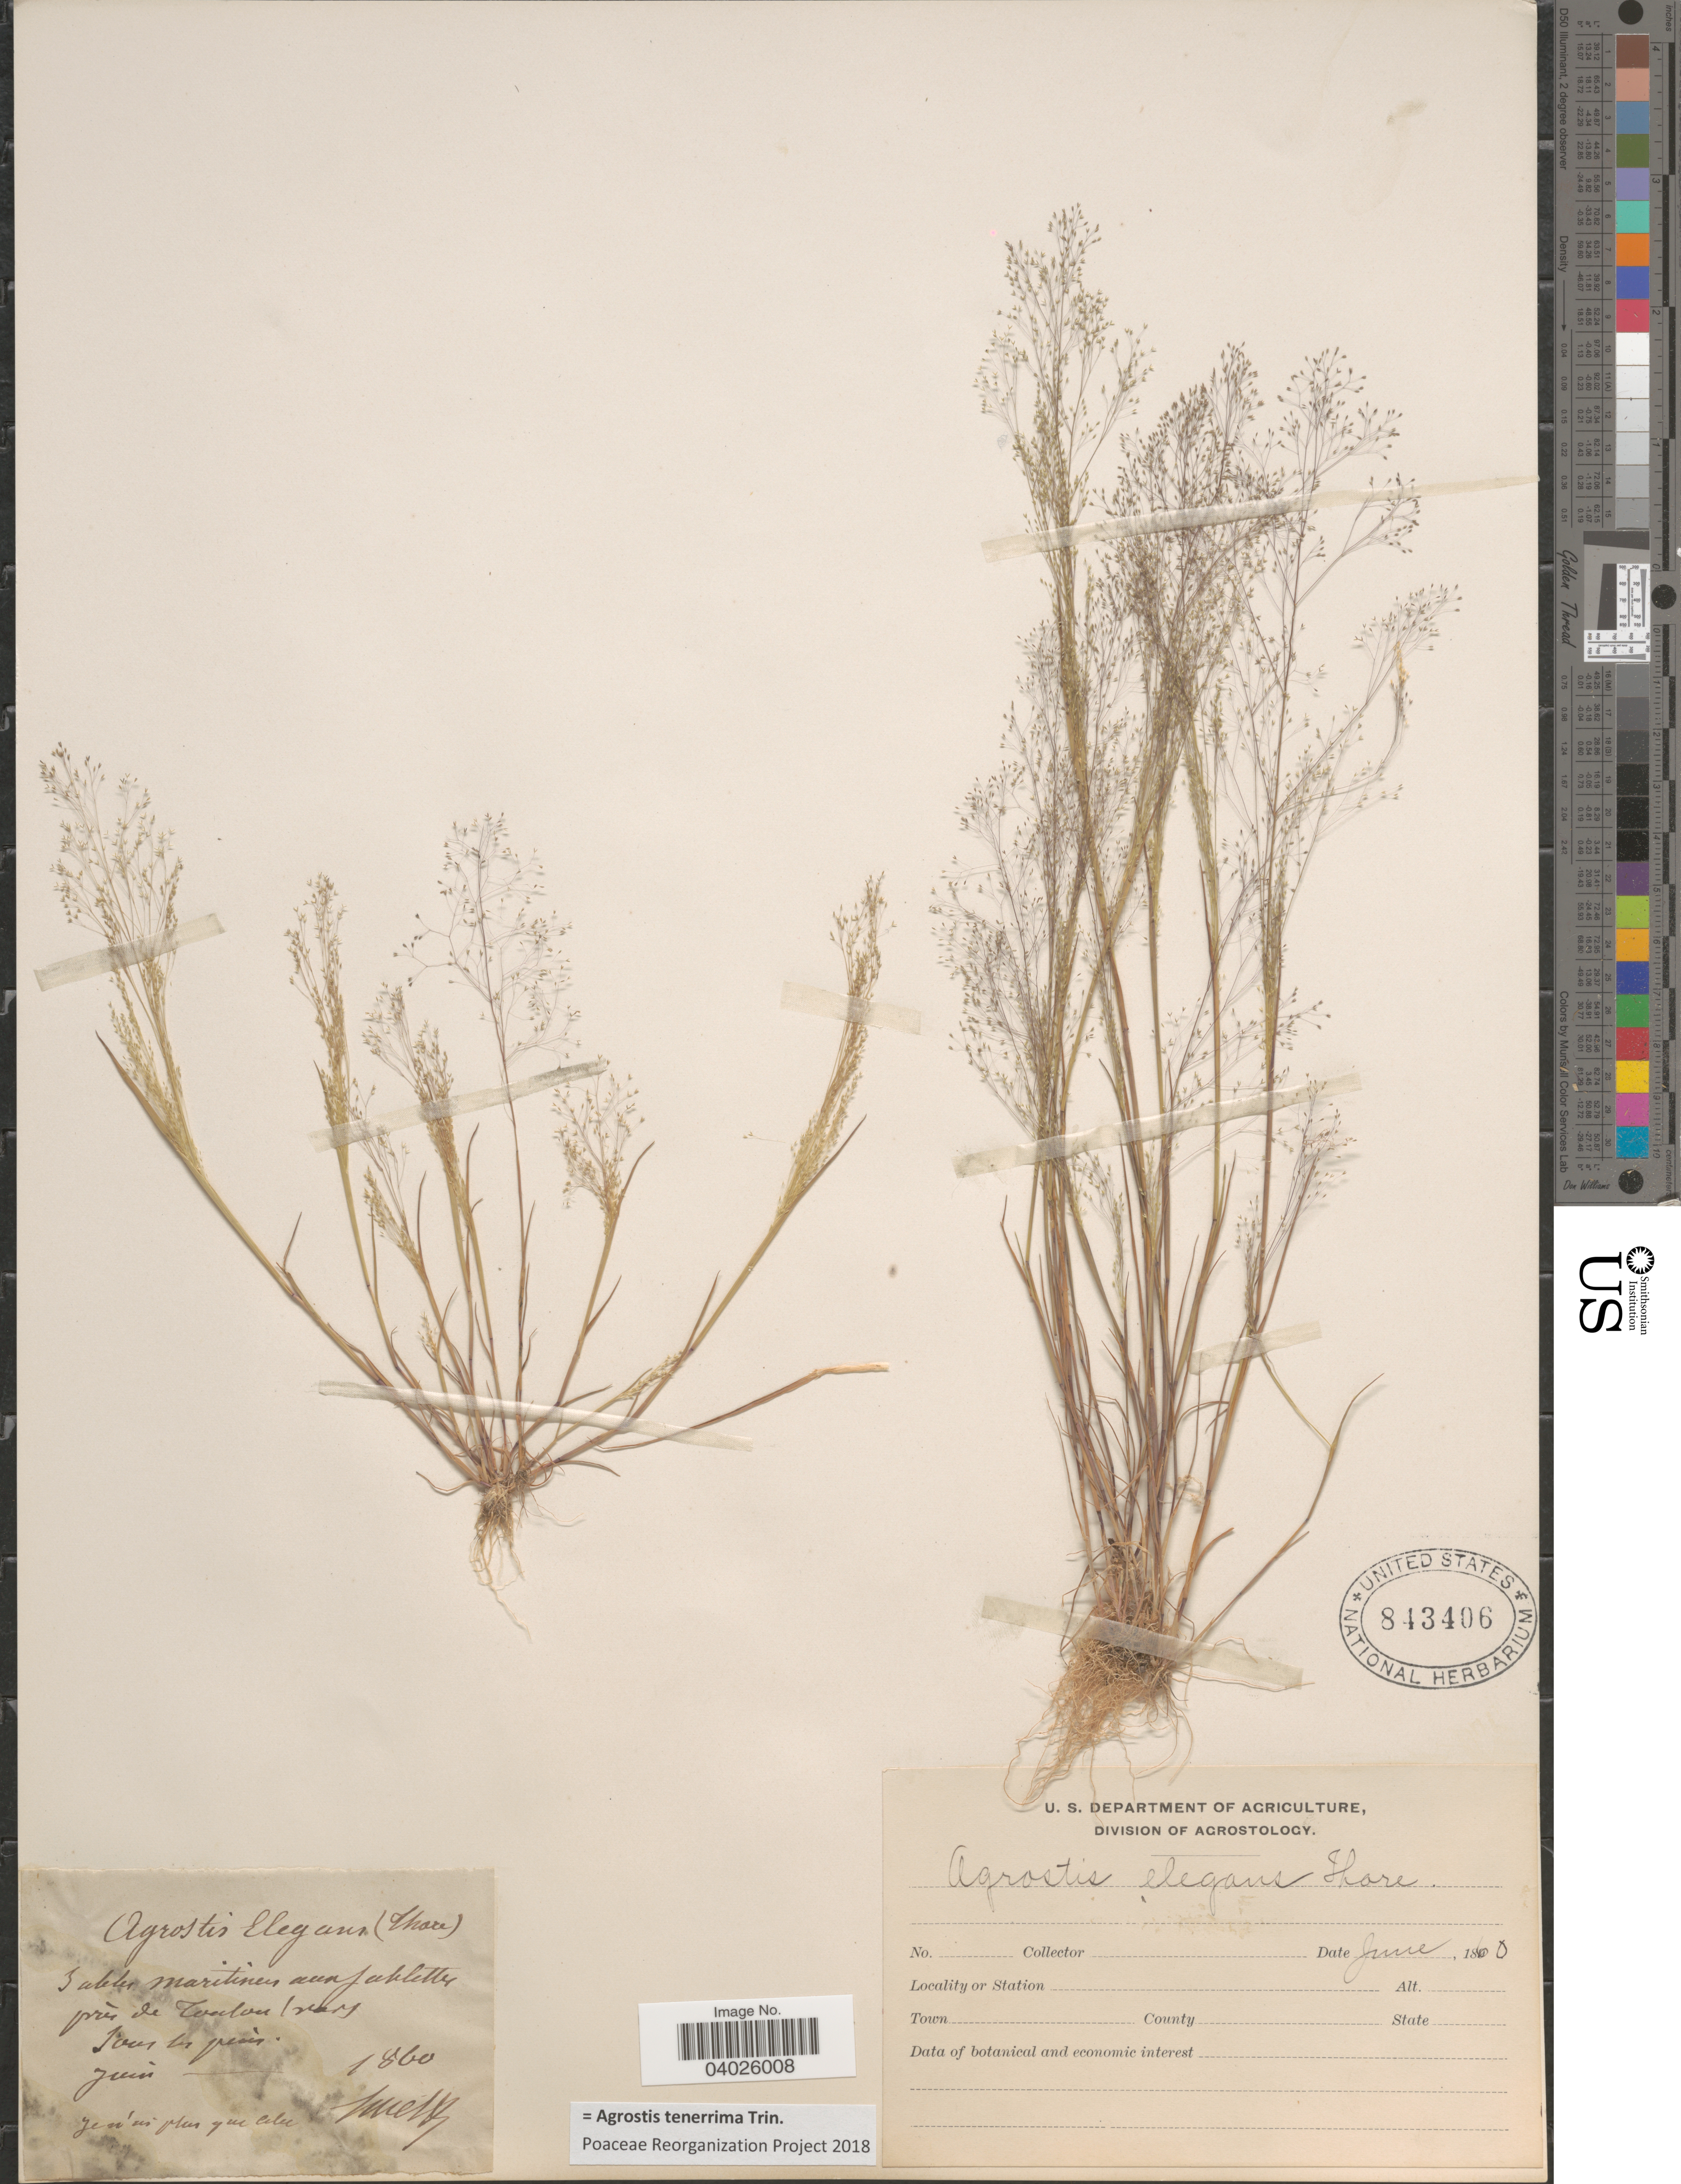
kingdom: Plantae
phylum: Tracheophyta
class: Liliopsida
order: Poales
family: Poaceae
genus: Agrostis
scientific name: Agrostis tenerrima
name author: Trin.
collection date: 1860-06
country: France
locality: Sables maritimes aux Sablettes près de Toulon.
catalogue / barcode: US 843406